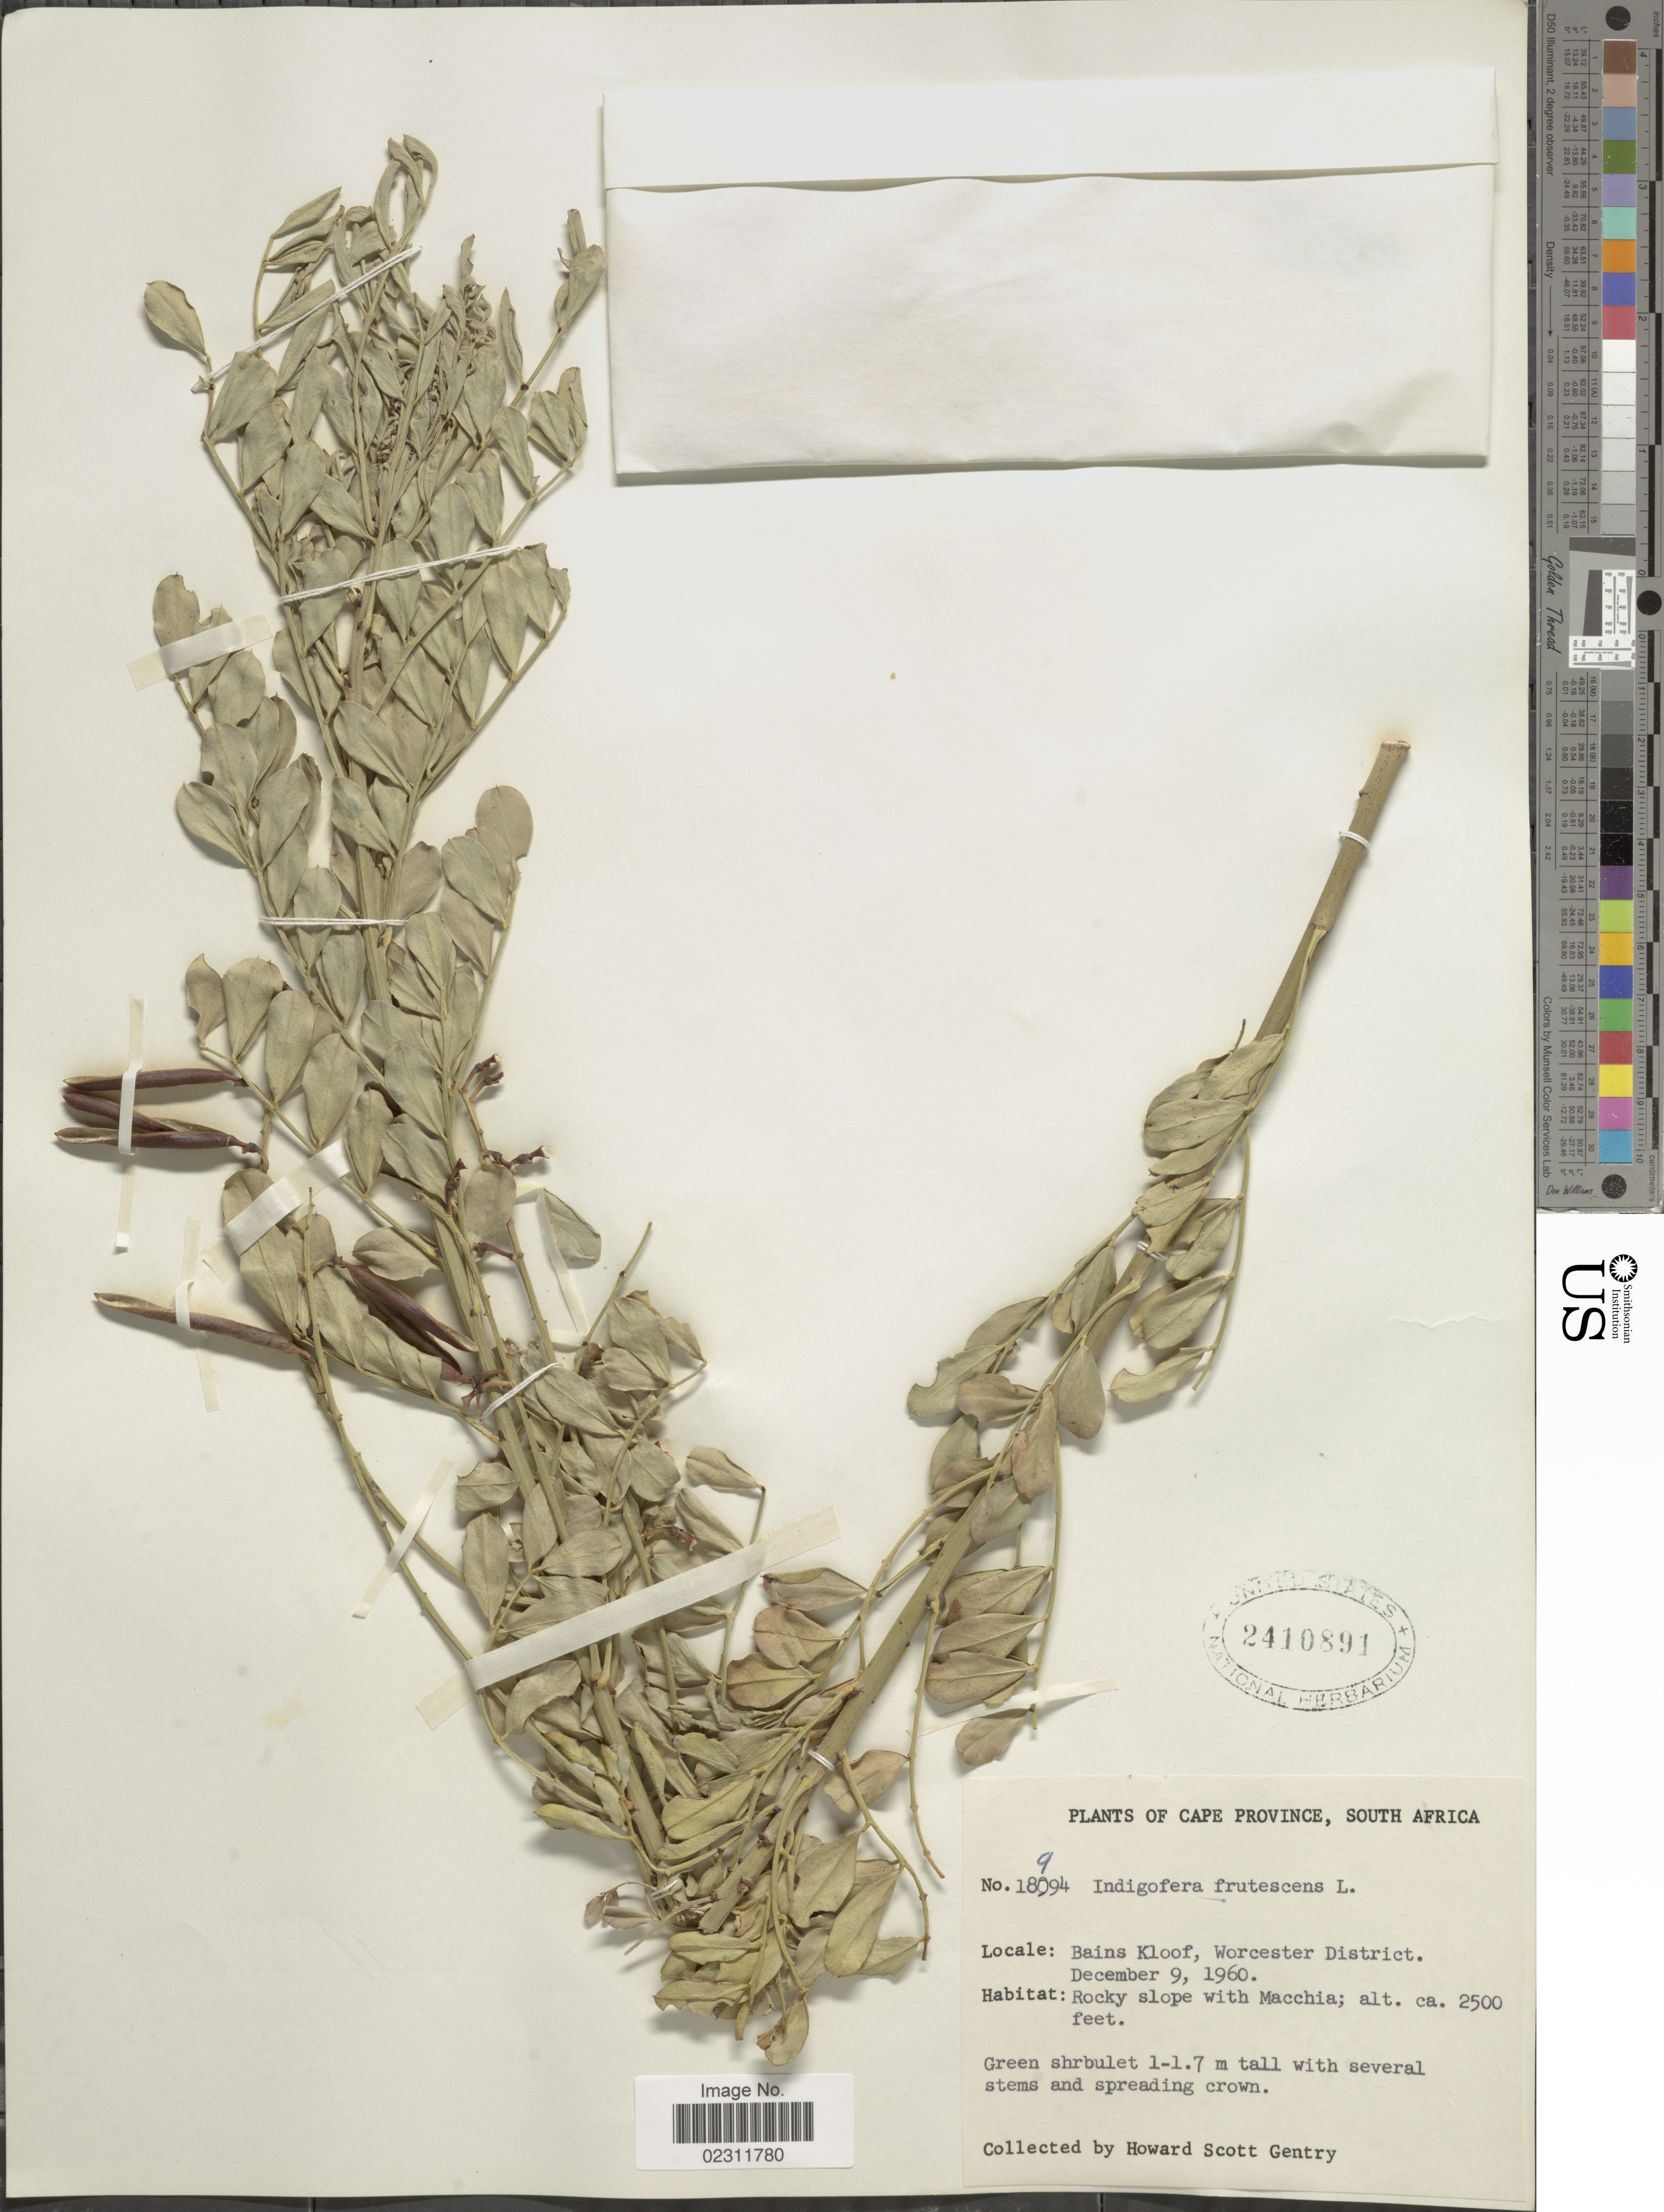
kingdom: Plantae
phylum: Tracheophyta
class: Magnoliopsida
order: Fabales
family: Fabaceae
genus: Indigofera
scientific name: Indigofera frutescens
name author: L. f.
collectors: H. S. Gentry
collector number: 18994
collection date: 1960-12-09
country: South Africa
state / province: Western Cape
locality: Bains Kloof, Worcester District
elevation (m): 762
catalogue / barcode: US 2410891